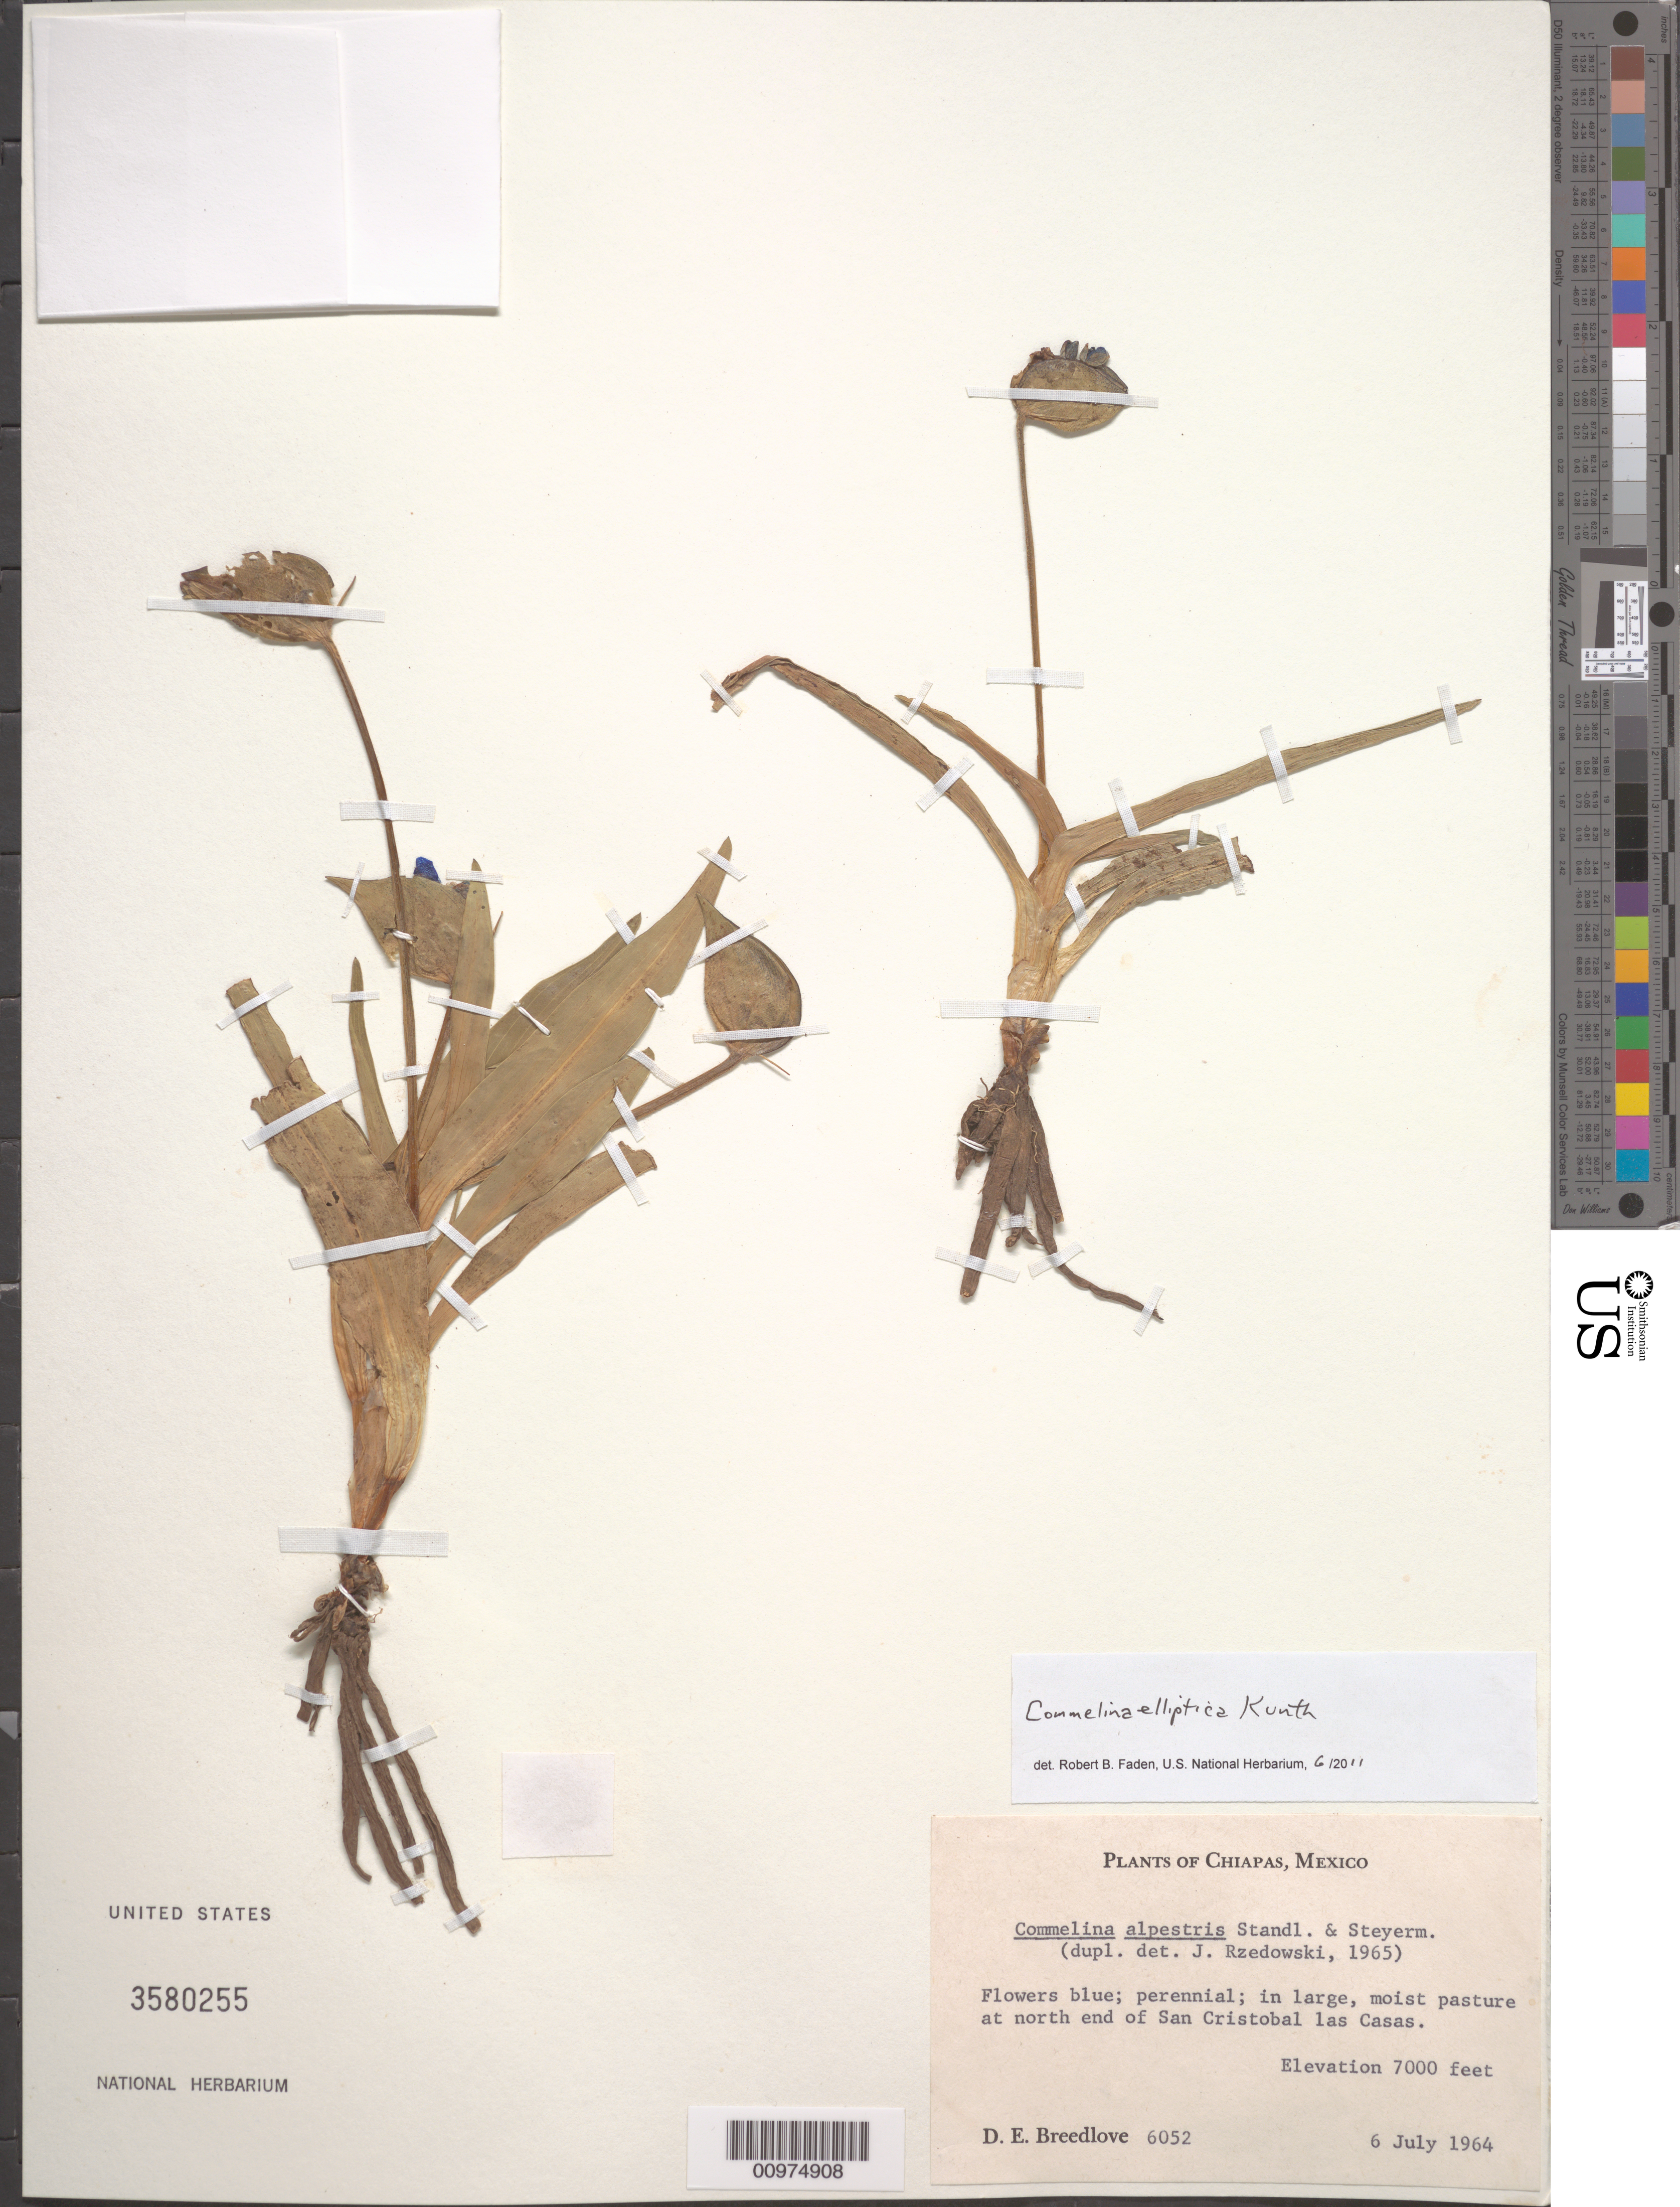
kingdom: Plantae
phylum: Tracheophyta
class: Liliopsida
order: Commelinales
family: Commelinaceae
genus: Commelina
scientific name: Commelina elliptica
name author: Kunth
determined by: Faden, Robert B., (US), Smithsonian Institution - National Museum of Natural History (UNITED STATES)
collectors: D. E. Breedlove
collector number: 6052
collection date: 1964-07-06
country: Mexico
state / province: Chiapas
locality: at north end of San Cristobal las Casas.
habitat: in large, moist pasture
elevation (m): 2134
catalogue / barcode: US 3580255